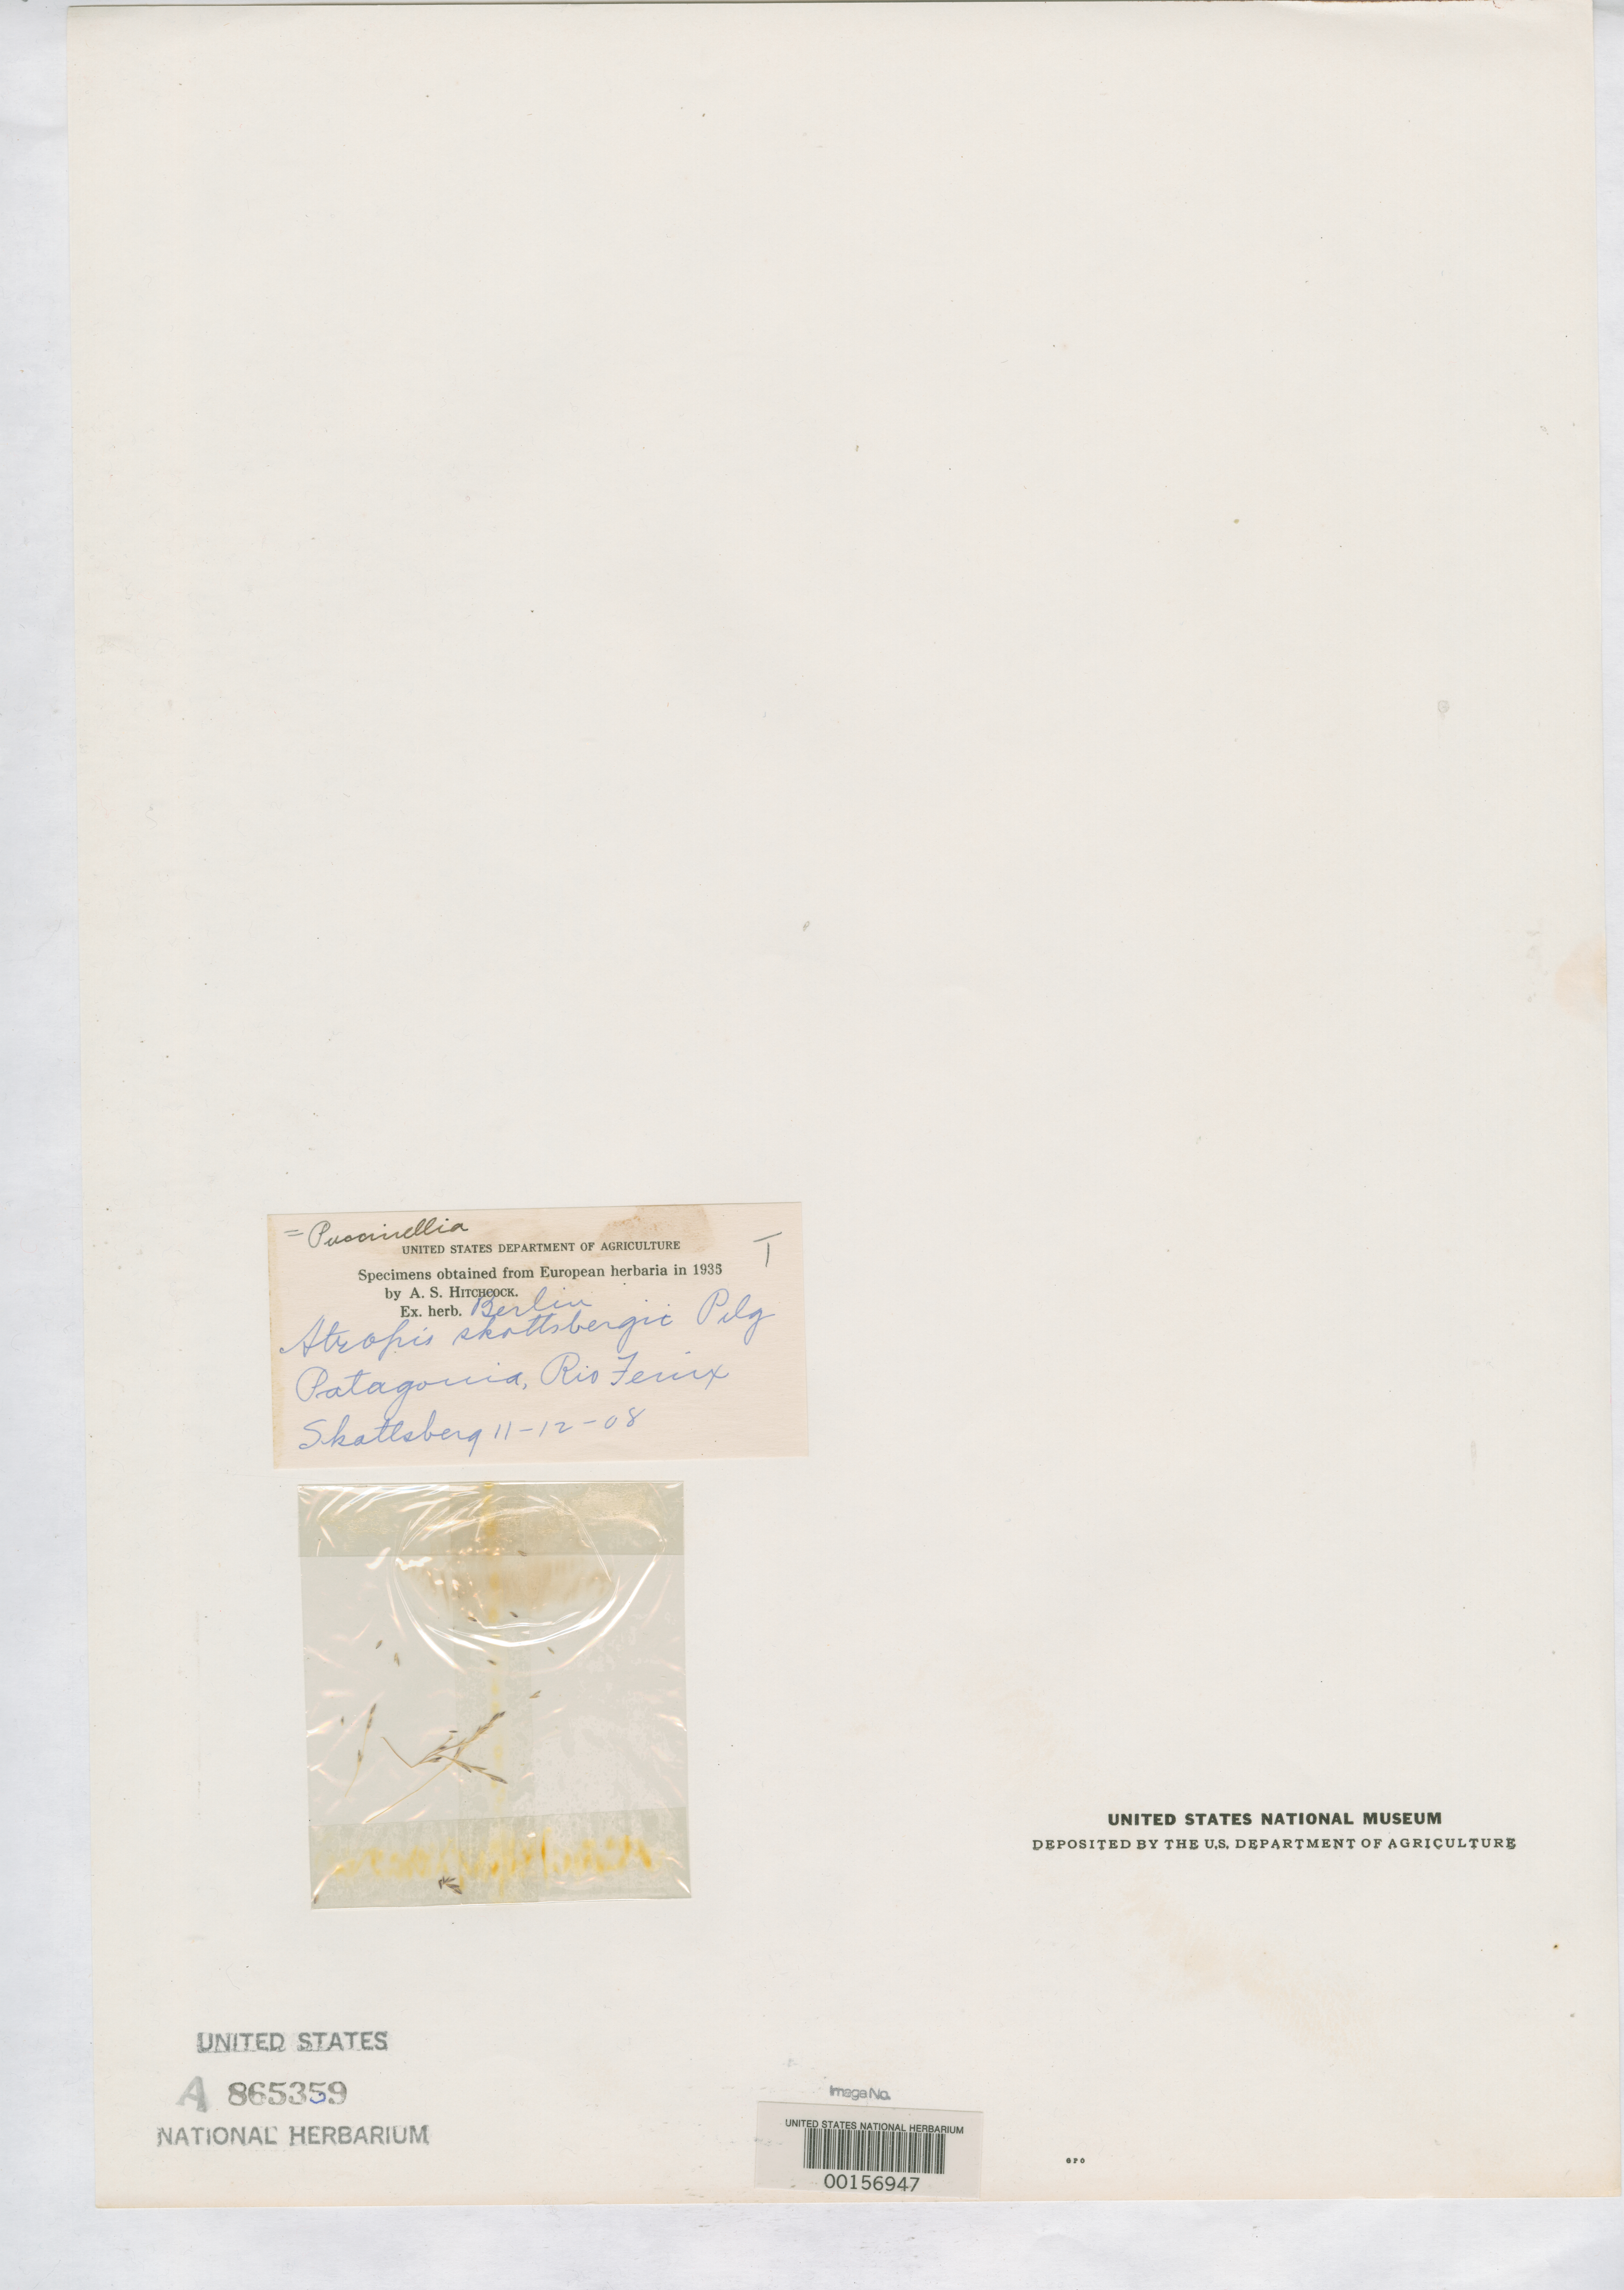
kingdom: Plantae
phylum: Tracheophyta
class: Liliopsida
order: Poales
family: Poaceae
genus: Atropis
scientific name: Atropis skottsbergii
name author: Pilg.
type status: Type Fragment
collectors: I. Skottsberg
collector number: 652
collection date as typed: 1908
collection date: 1908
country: Argentina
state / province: Santa Cruz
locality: Rio Fenix.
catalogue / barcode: US 865359A